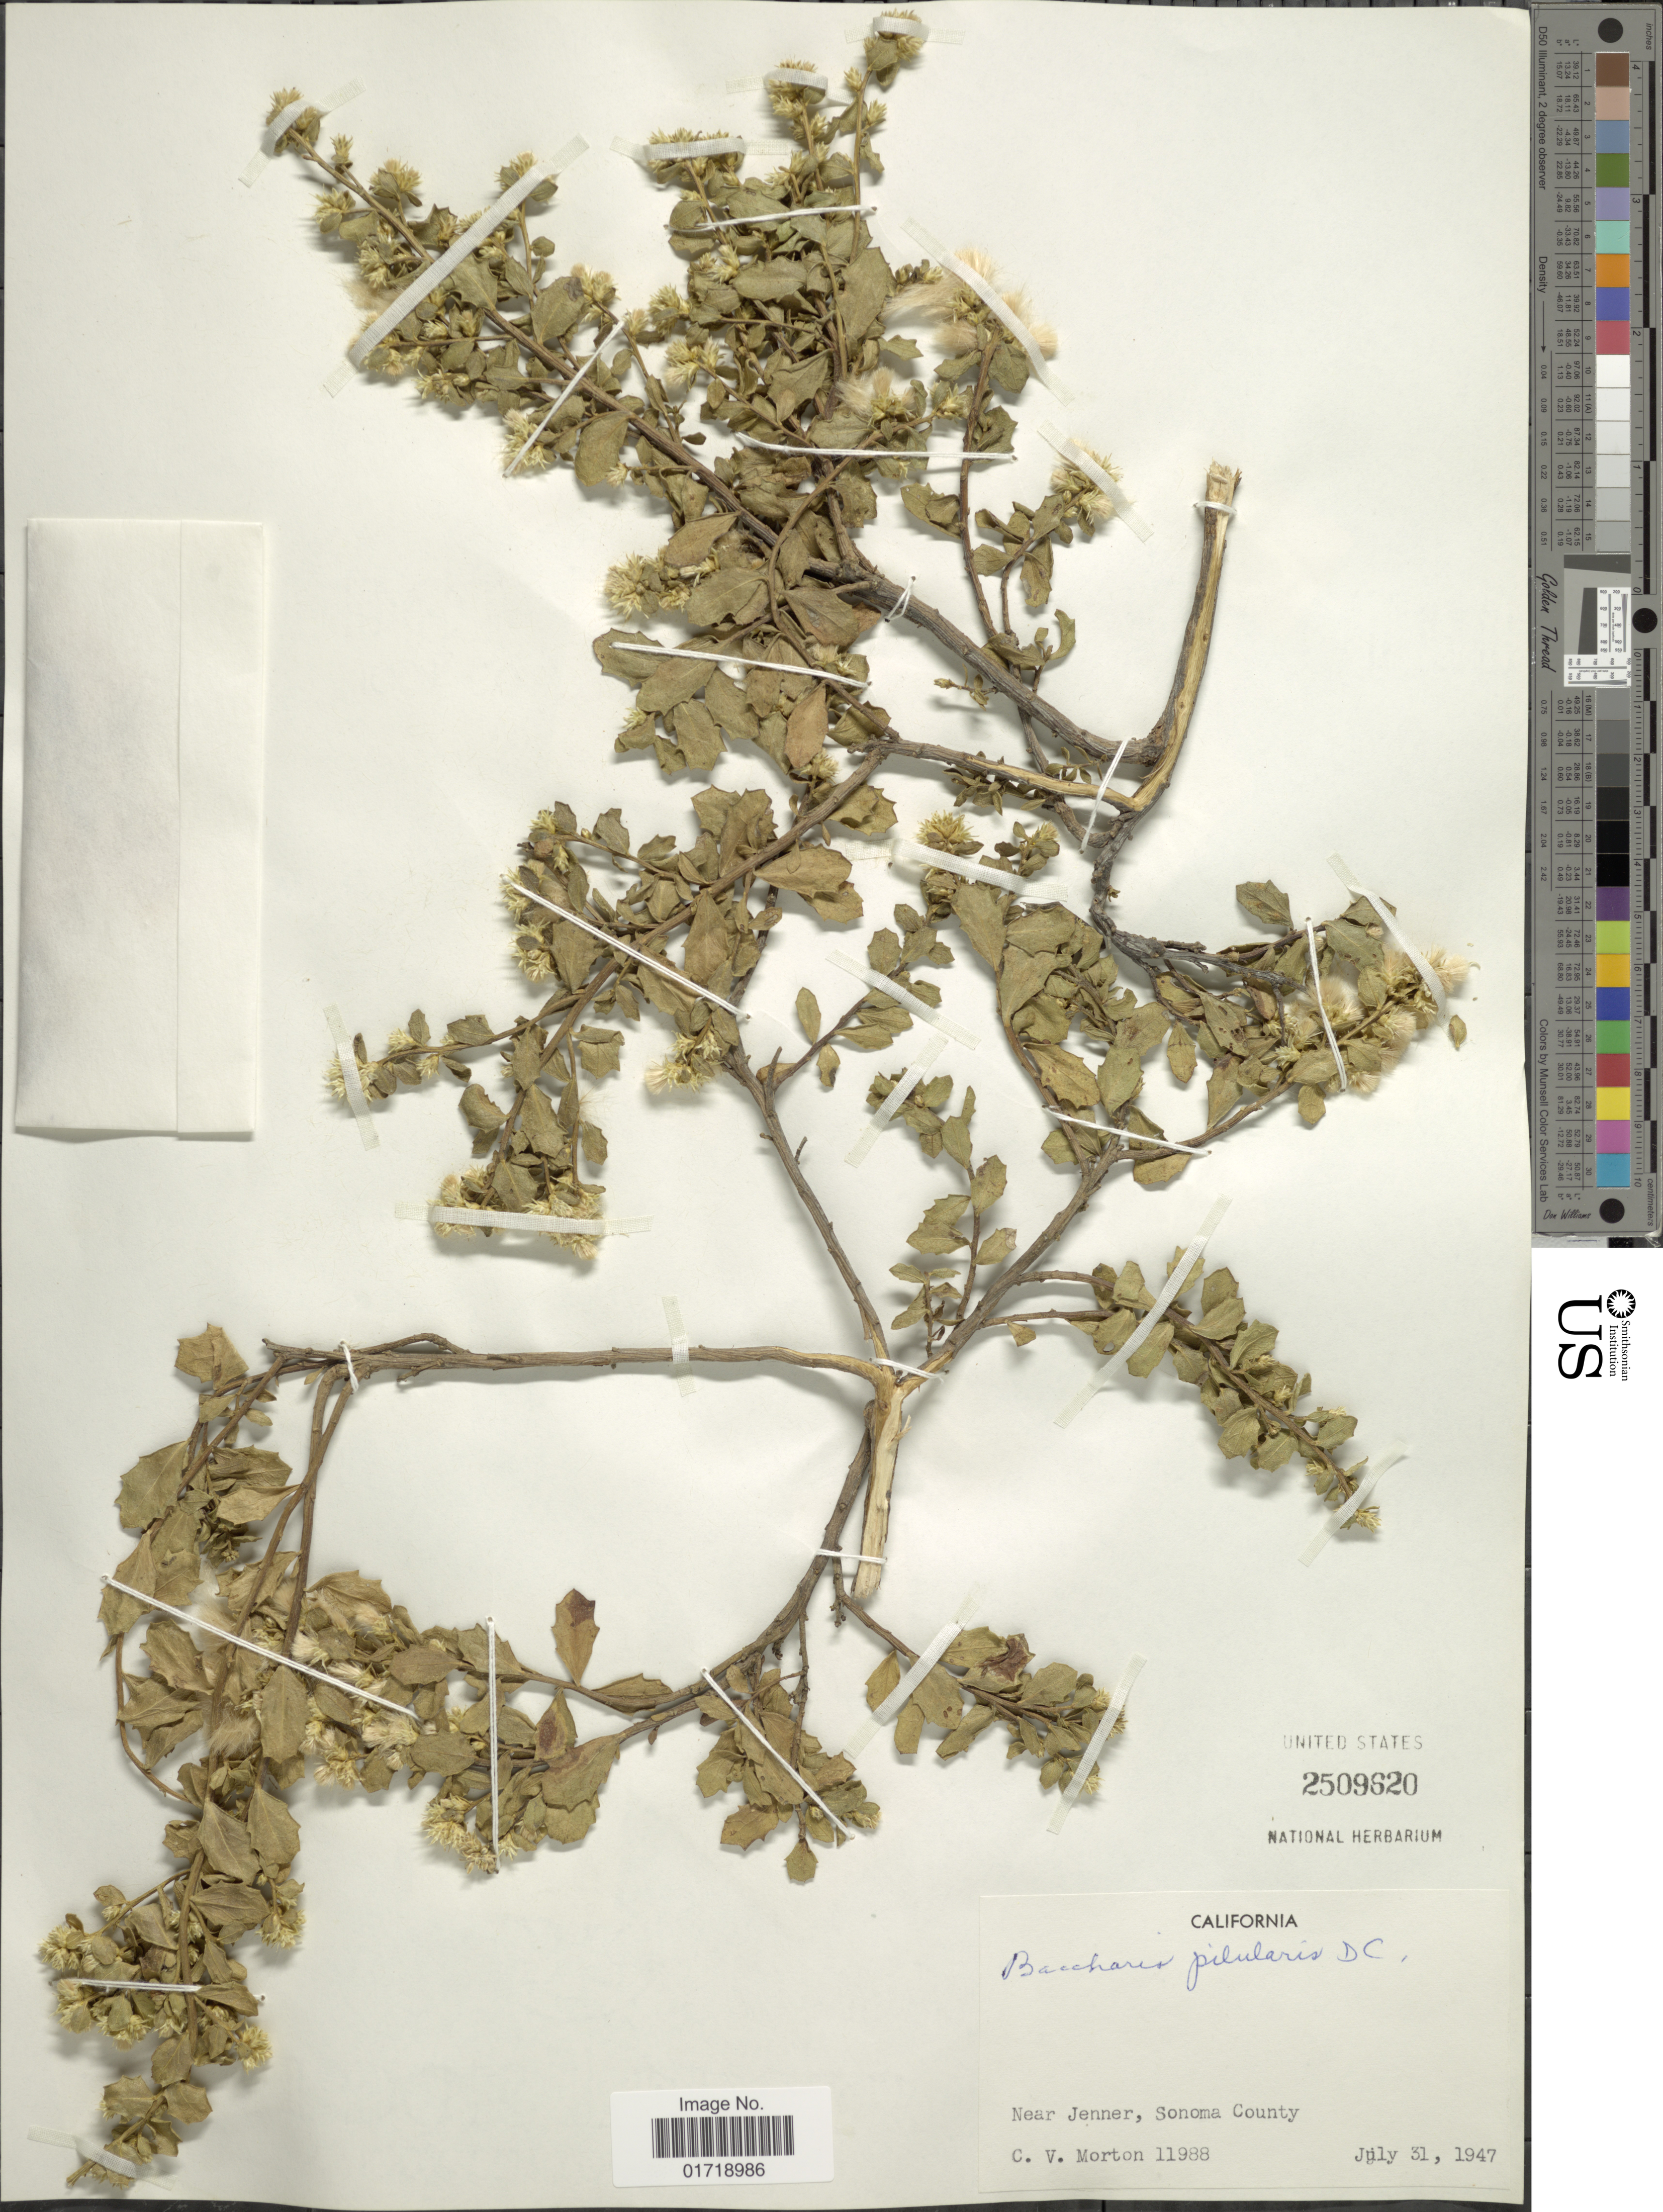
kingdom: Plantae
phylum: Tracheophyta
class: Magnoliopsida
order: Asterales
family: Asteraceae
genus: Baccharis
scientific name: Baccharis pilularis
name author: DC.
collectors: C. V. Morton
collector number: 11988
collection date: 1947-07-31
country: United States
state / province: California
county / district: Sonoma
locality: Near Jenner, Sonoma County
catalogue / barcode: US 2509620